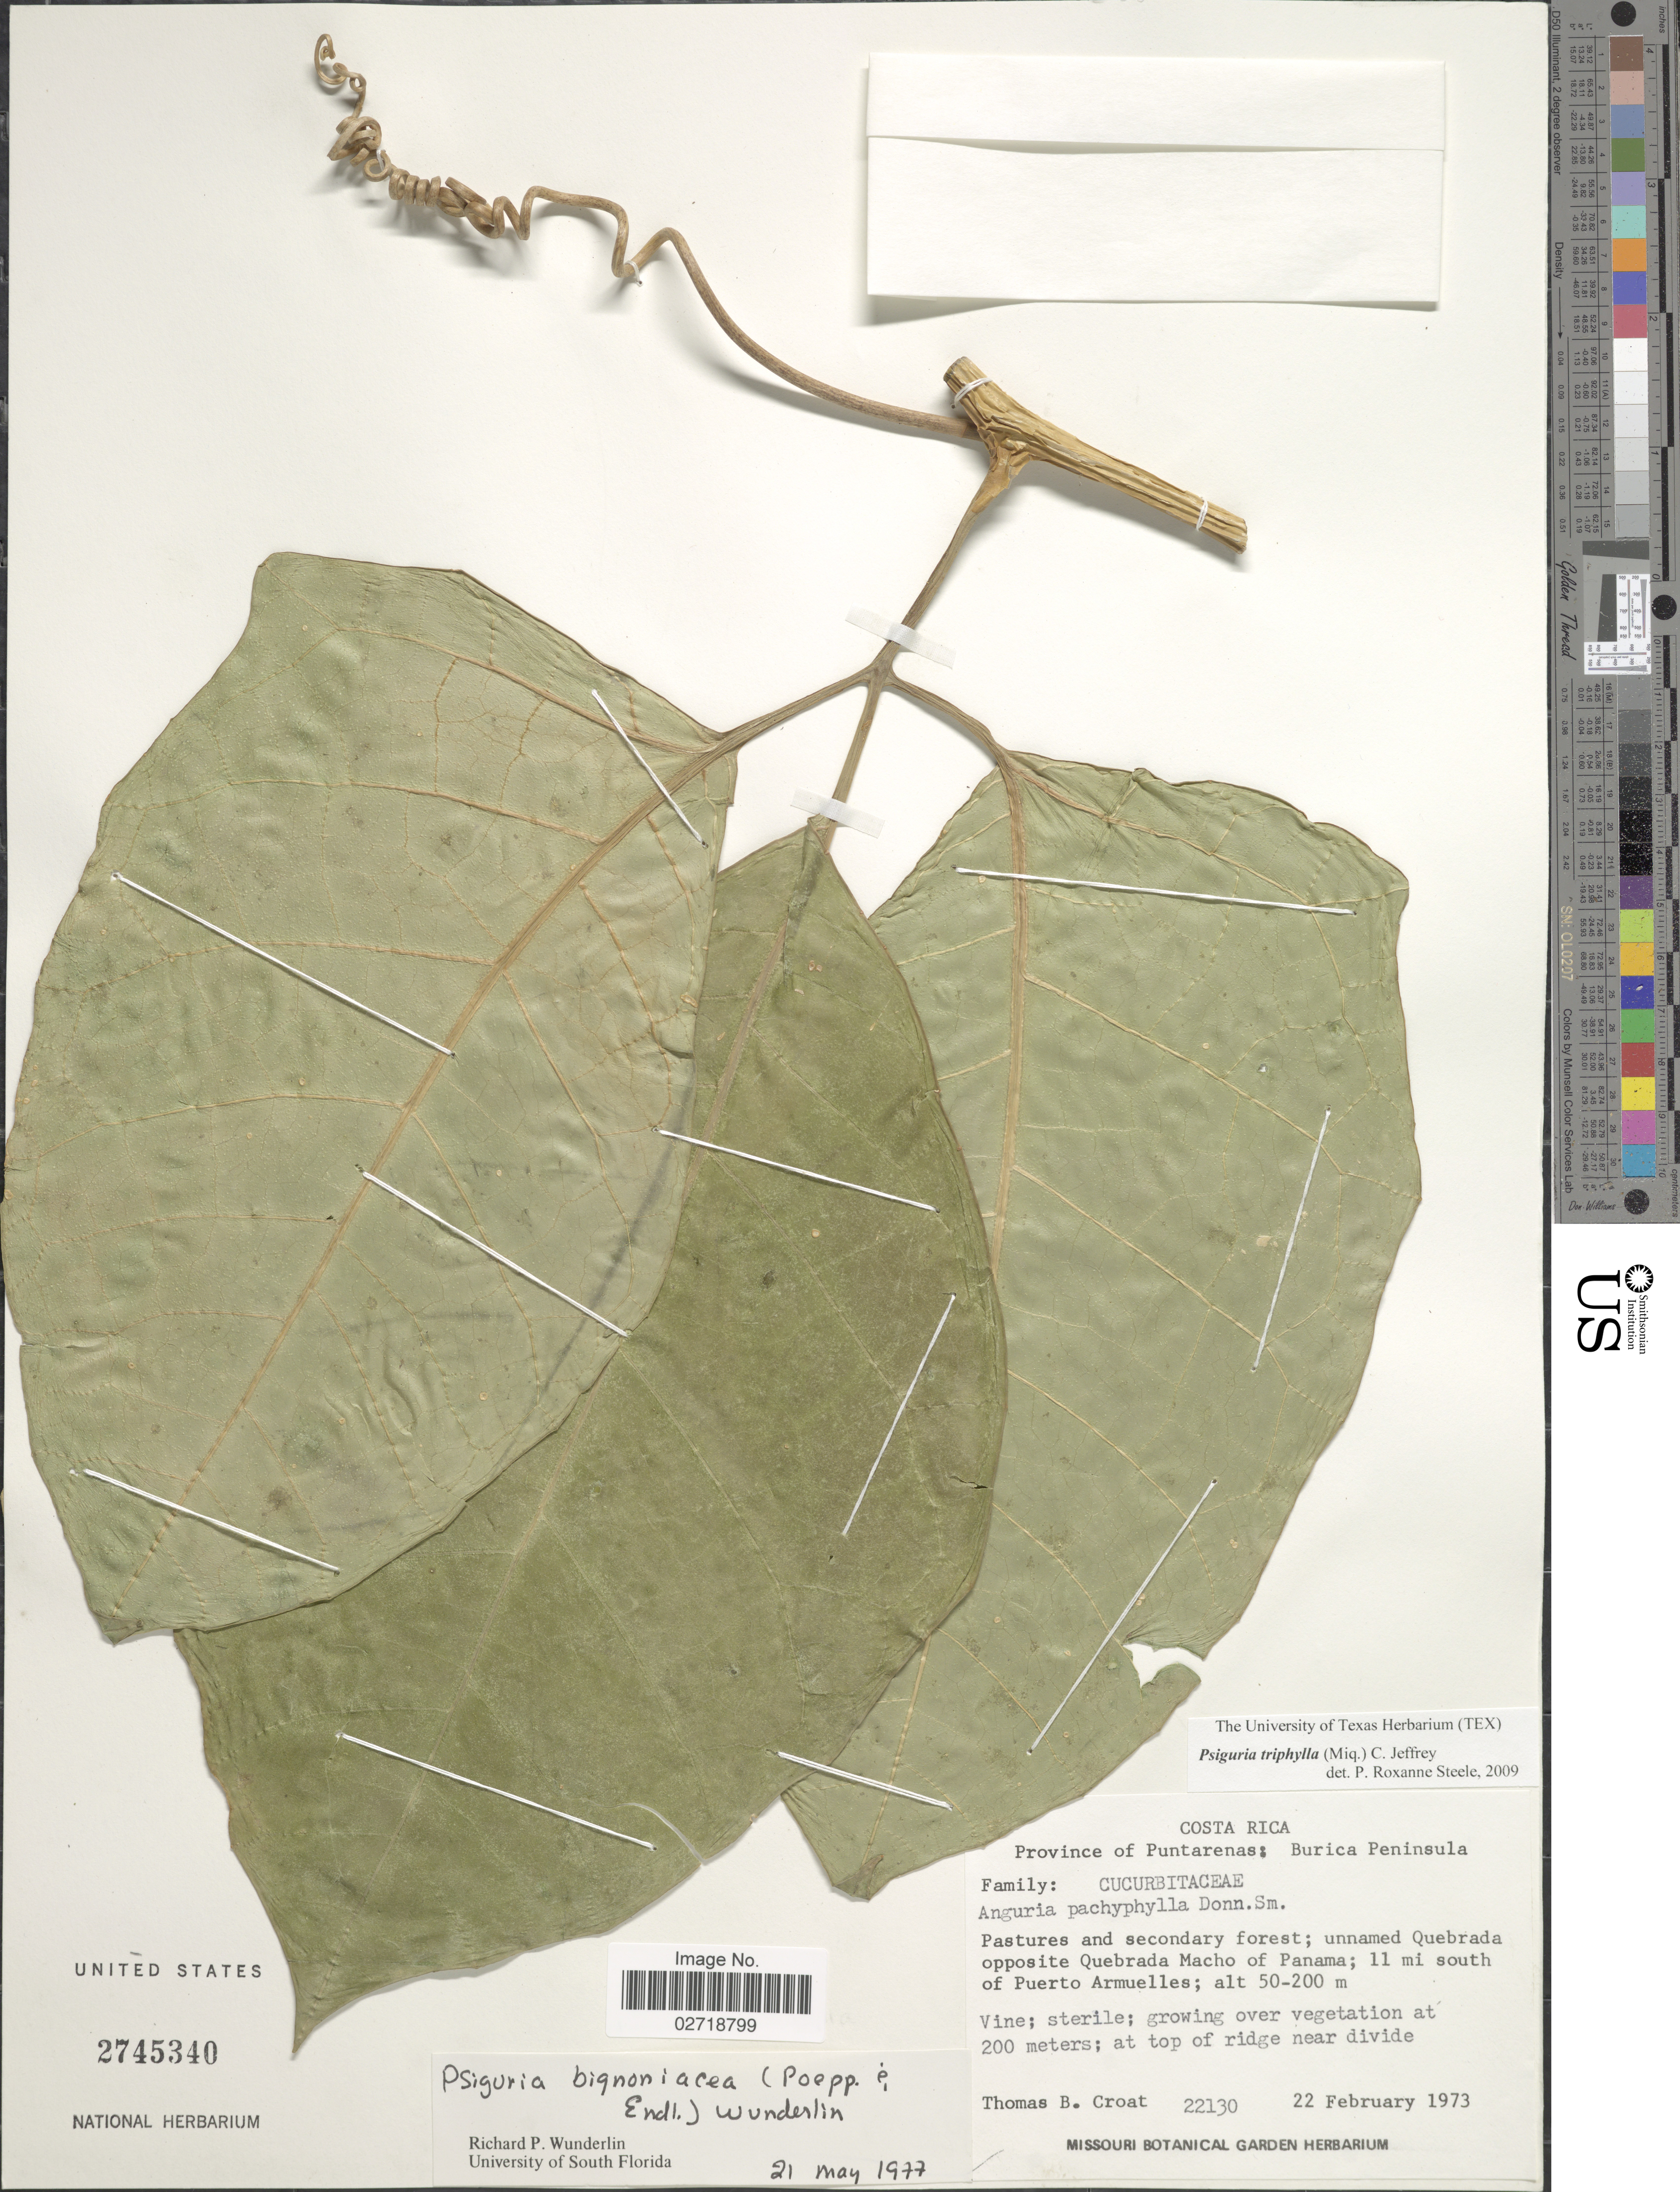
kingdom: Plantae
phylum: Tracheophyta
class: Magnoliopsida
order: Cucurbitales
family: Cucurbitaceae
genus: Psiguria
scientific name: Psiguria triphylla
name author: (Miq.) C. Jeffrey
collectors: T. B. Croat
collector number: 22130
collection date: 1973-02-22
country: Costa Rica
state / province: Puntarenas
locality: Burica Peninsula. unnamed Quebrada opposite Quebrada Macho of Panama; 11 mi south of Puerto Armuelles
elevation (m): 50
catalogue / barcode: US 2745340